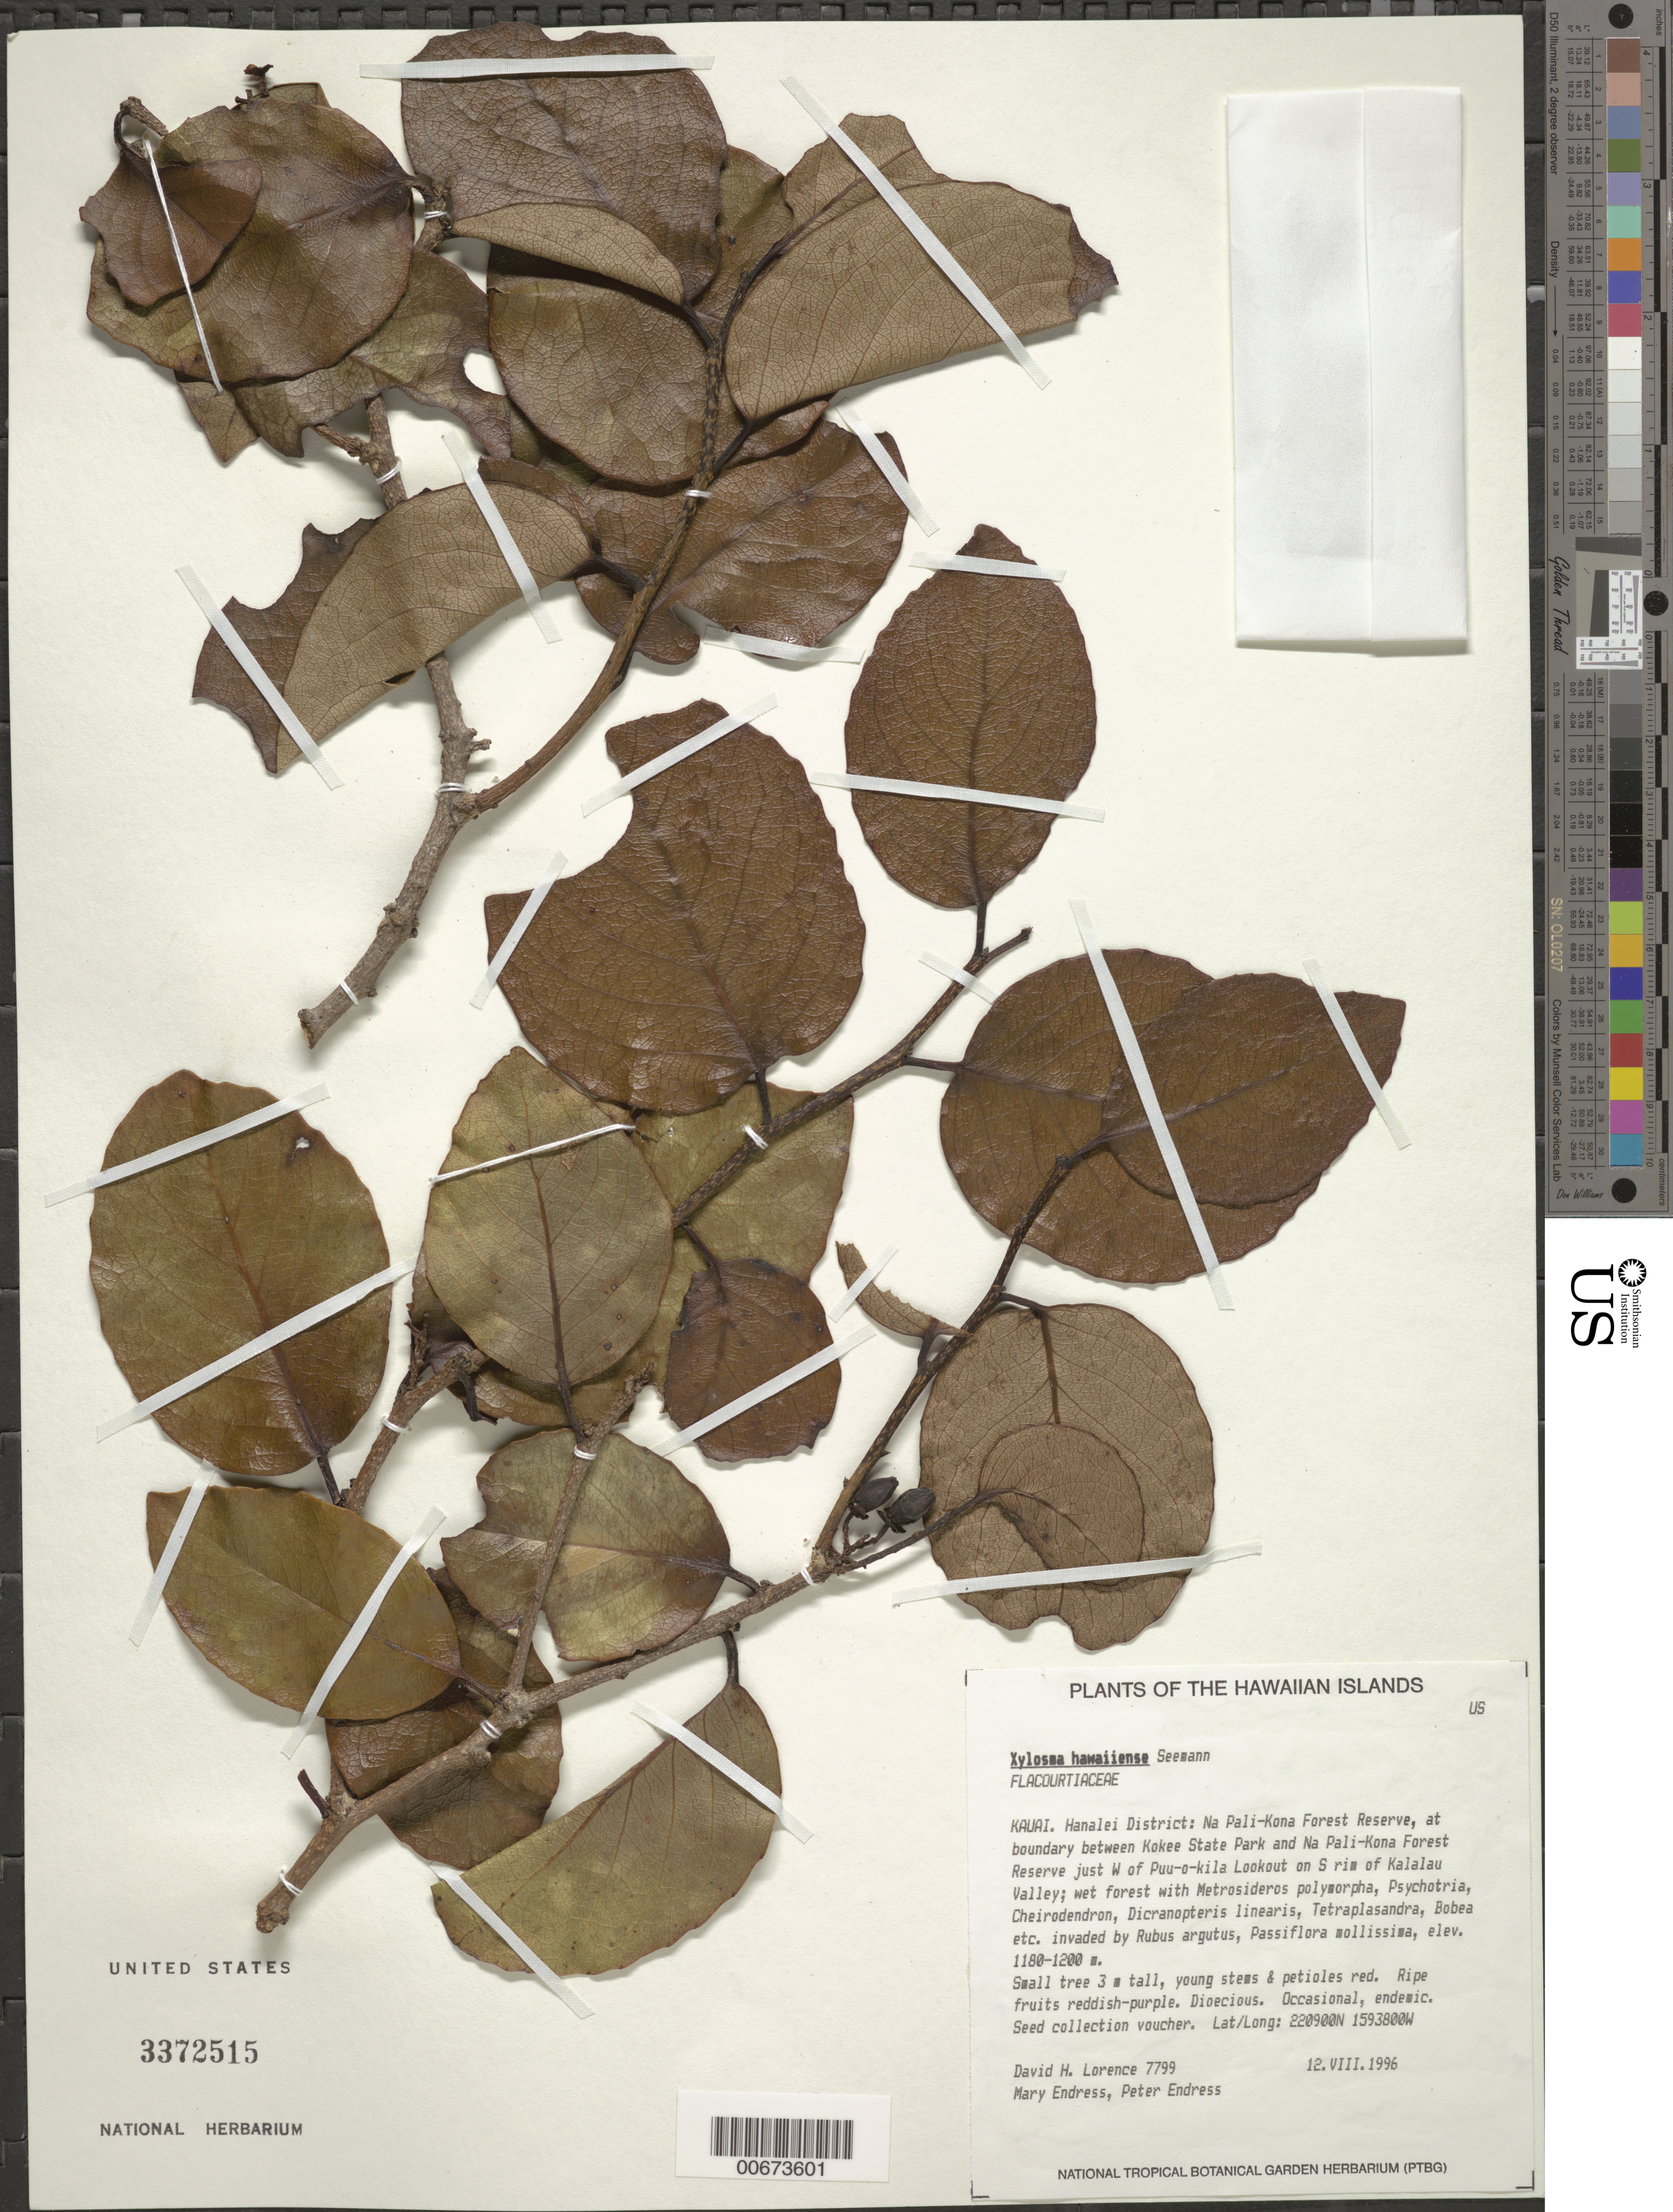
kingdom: Plantae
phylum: Tracheophyta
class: Magnoliopsida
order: Malpighiales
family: Salicaceae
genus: Xylosma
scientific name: Xylosma hawaiensis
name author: Seem.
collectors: D. Lorence, M. Endress & P. Endress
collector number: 7799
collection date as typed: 12 Aug 1996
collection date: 1996-08-12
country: United States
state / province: Hawaii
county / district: Kauai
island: Kaua'i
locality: Hanalei District, Na Pali-Kona Forest Reserve, just W of Pu'uokila Lookout on S rim of Kalalau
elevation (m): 1180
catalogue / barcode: US 3372515